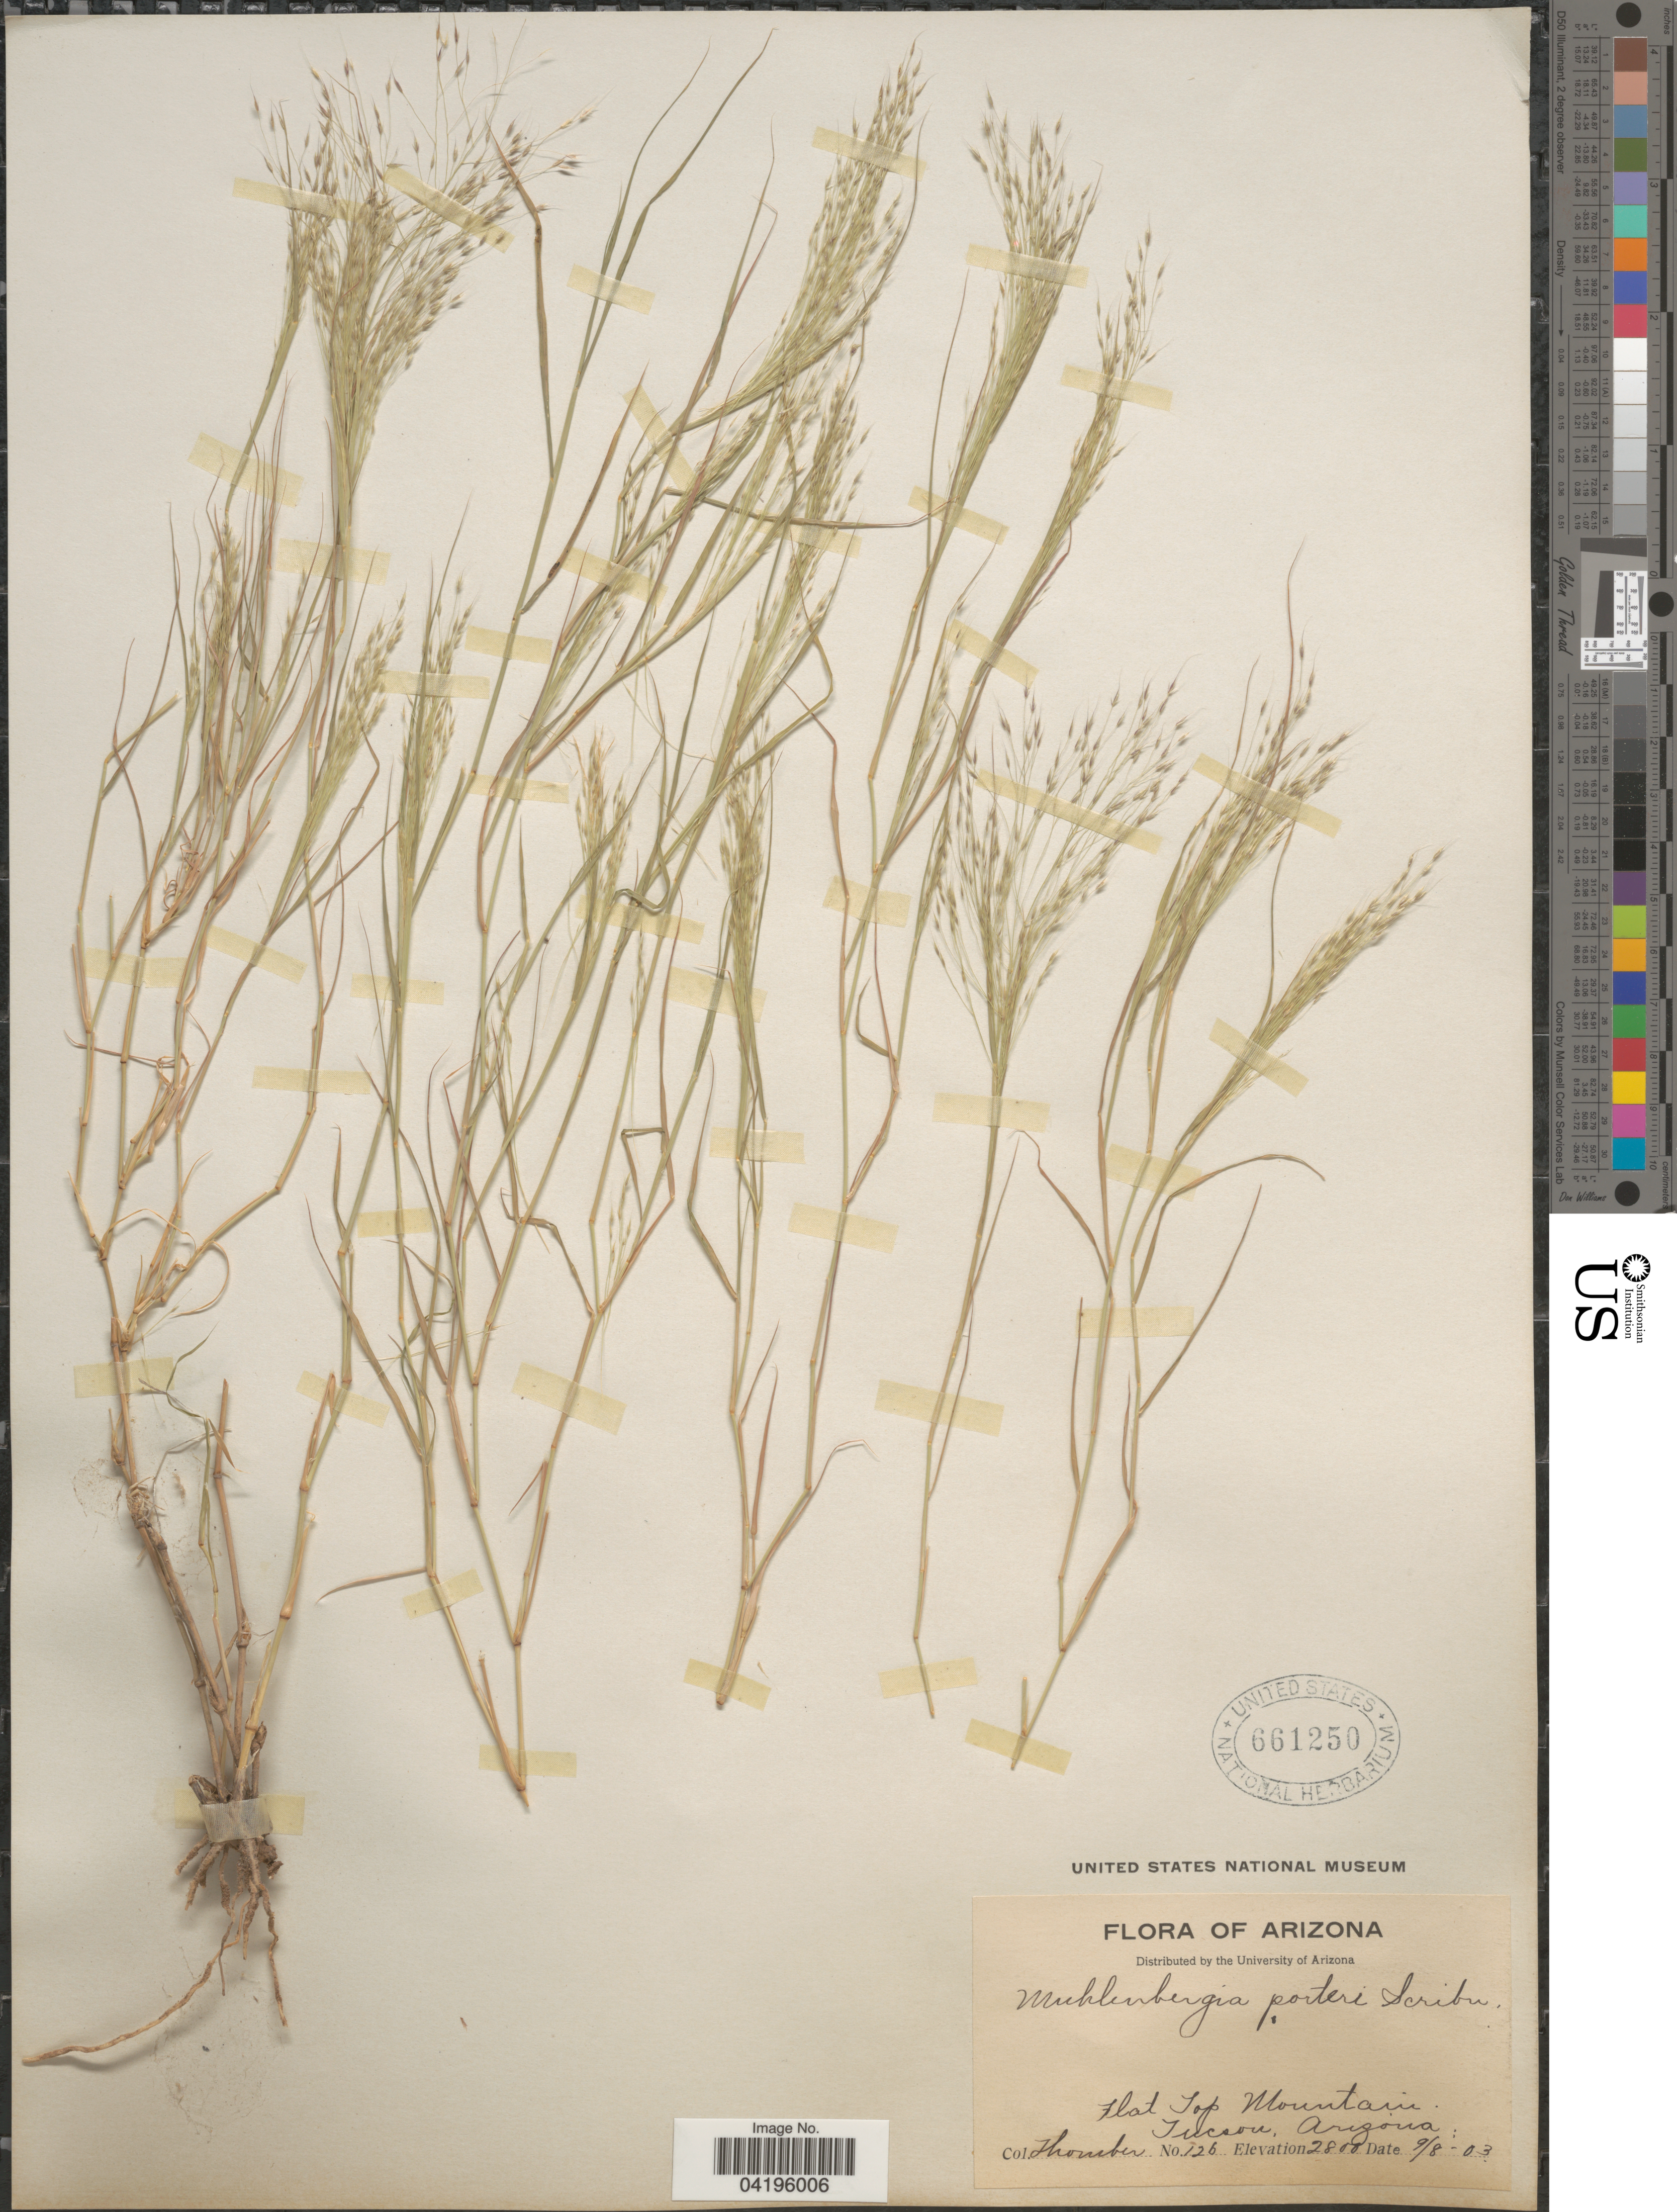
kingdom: Plantae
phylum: Tracheophyta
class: Liliopsida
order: Poales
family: Poaceae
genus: Muhlenbergia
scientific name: Muhlenbergia porteri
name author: Scribn. in W.J. Beal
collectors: -. Thomber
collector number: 126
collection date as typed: Transcribed d/m/y: 8/9/3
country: United States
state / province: Arizona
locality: Flat Top Mountain. Tucson.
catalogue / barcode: US 661250